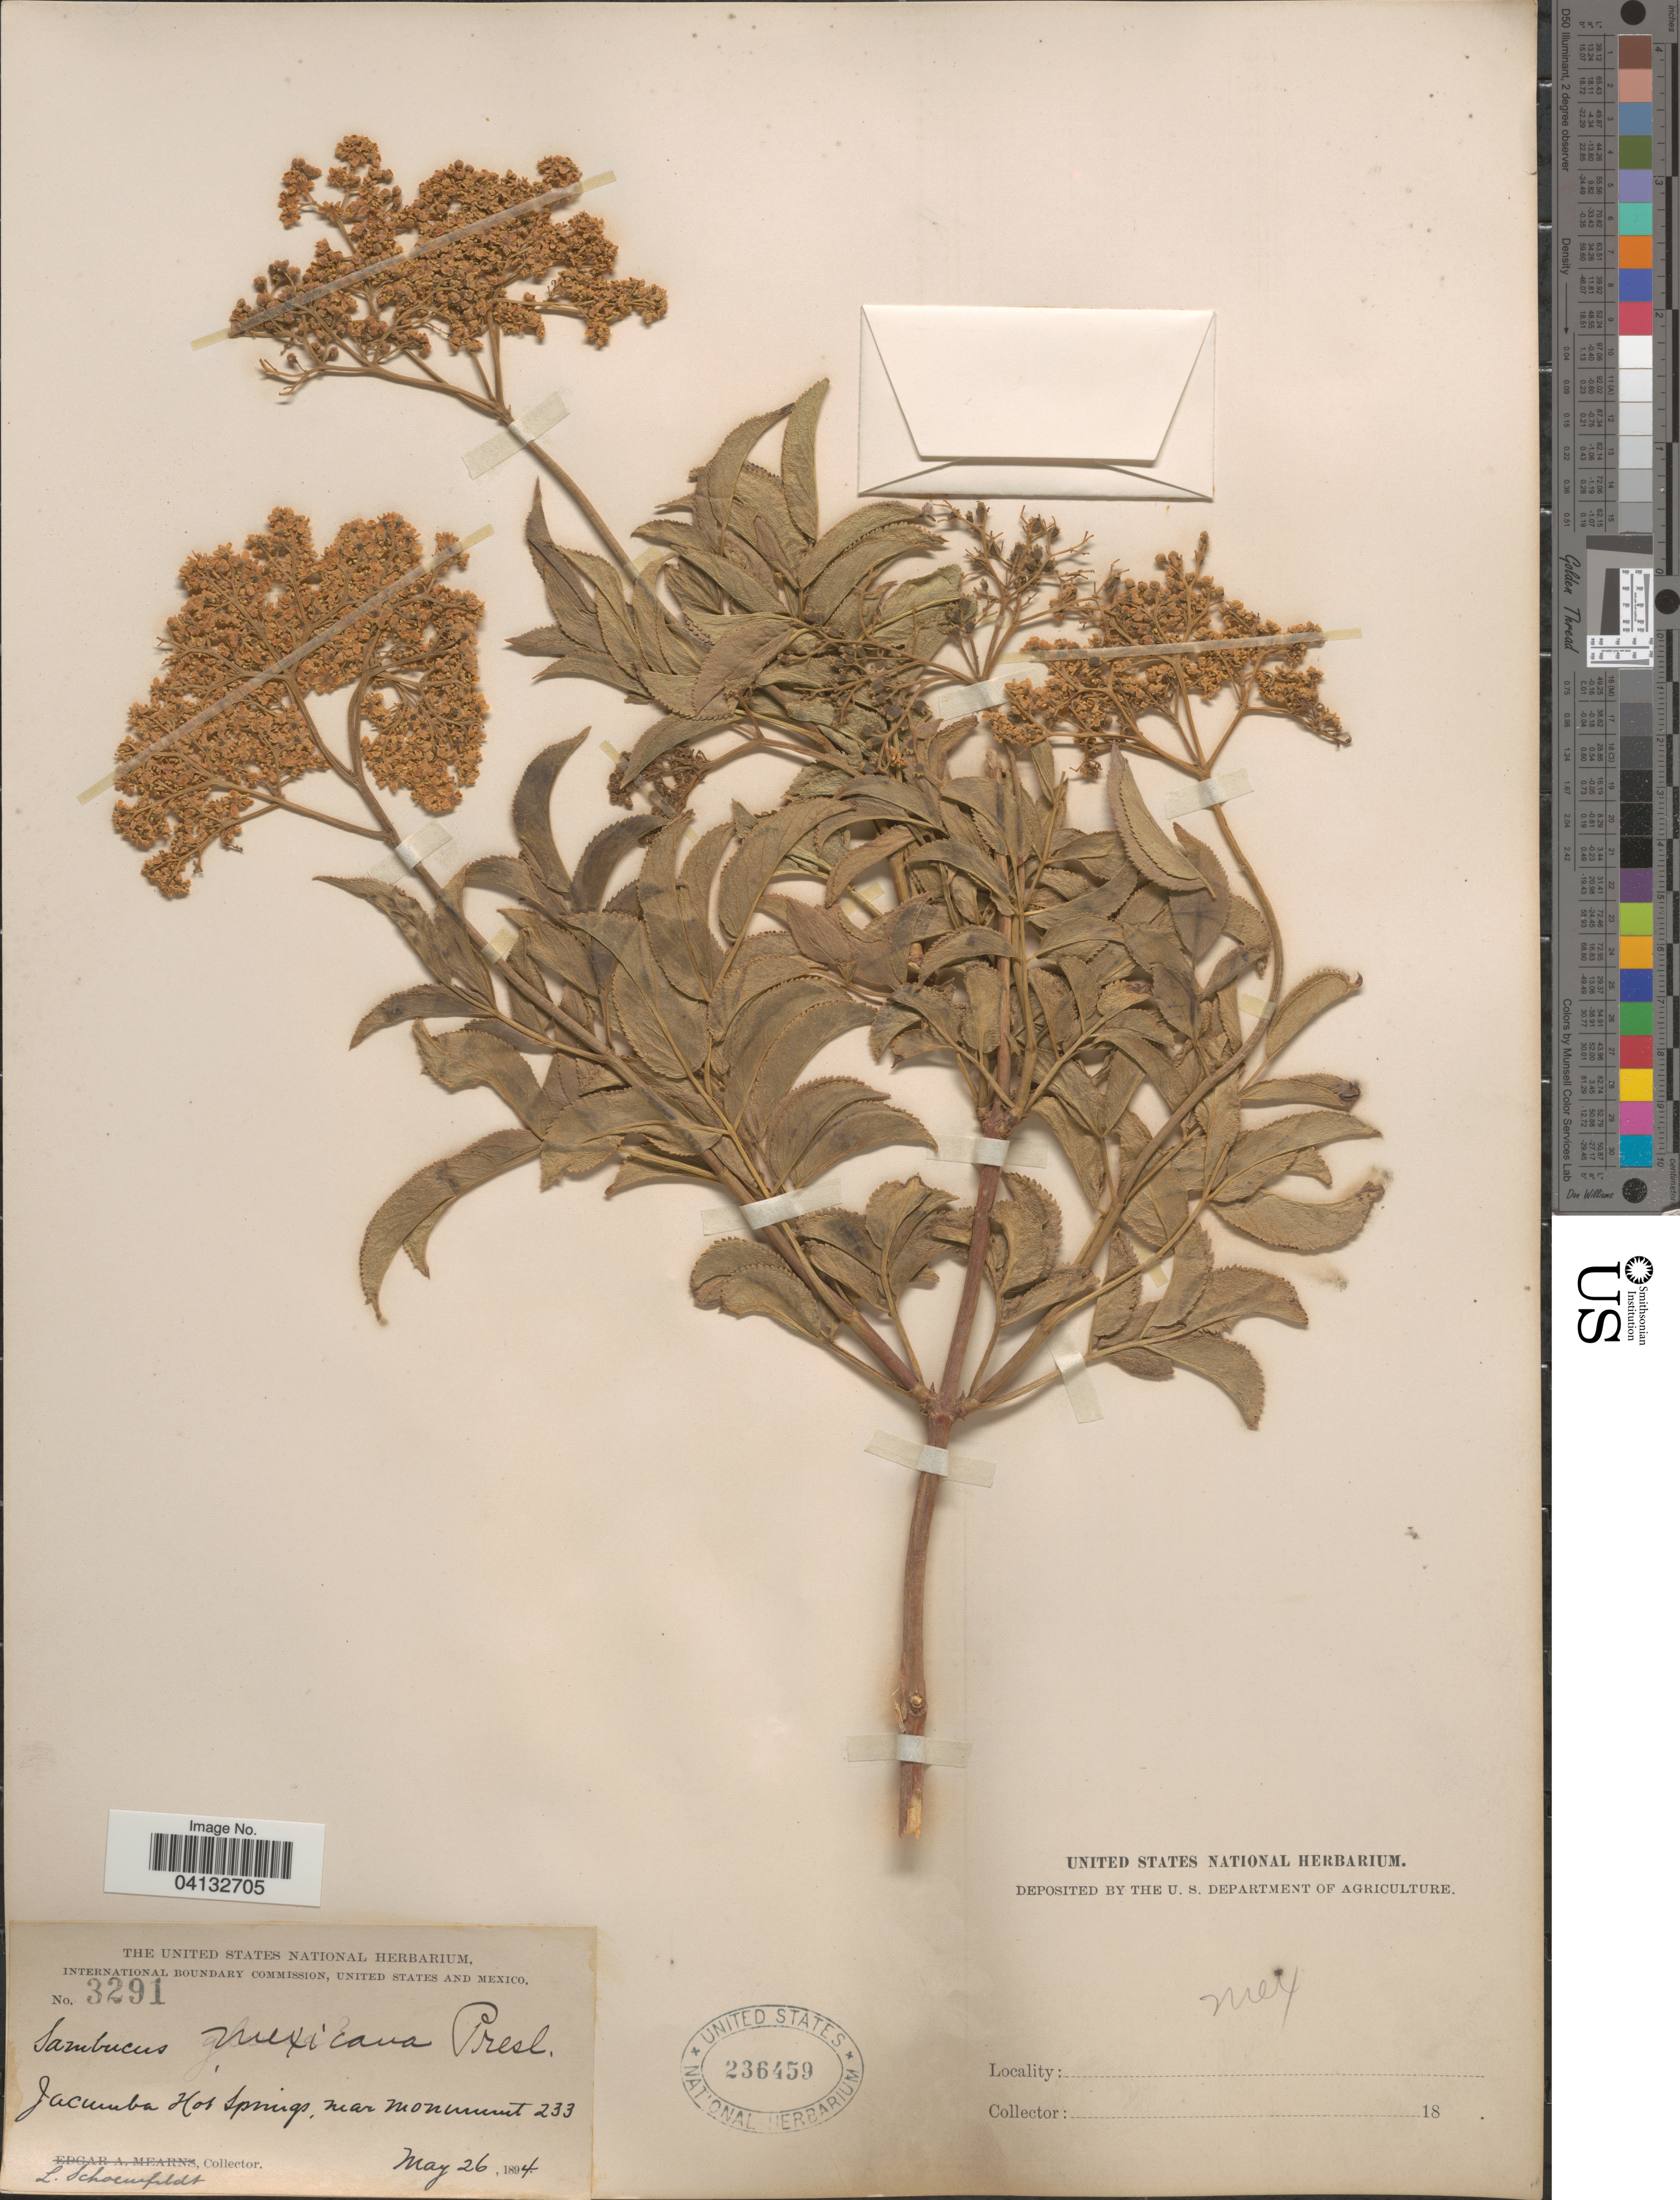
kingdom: Plantae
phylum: Tracheophyta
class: Magnoliopsida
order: Dipsacales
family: Viburnaceae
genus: Sambucus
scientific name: Sambucus mexicana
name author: C. Presl ex DC.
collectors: L. Schoenfeldt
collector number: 3291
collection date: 1894-05-26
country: Mexico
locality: Jacumba Hot Springs, near Monument 233.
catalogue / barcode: US 236459